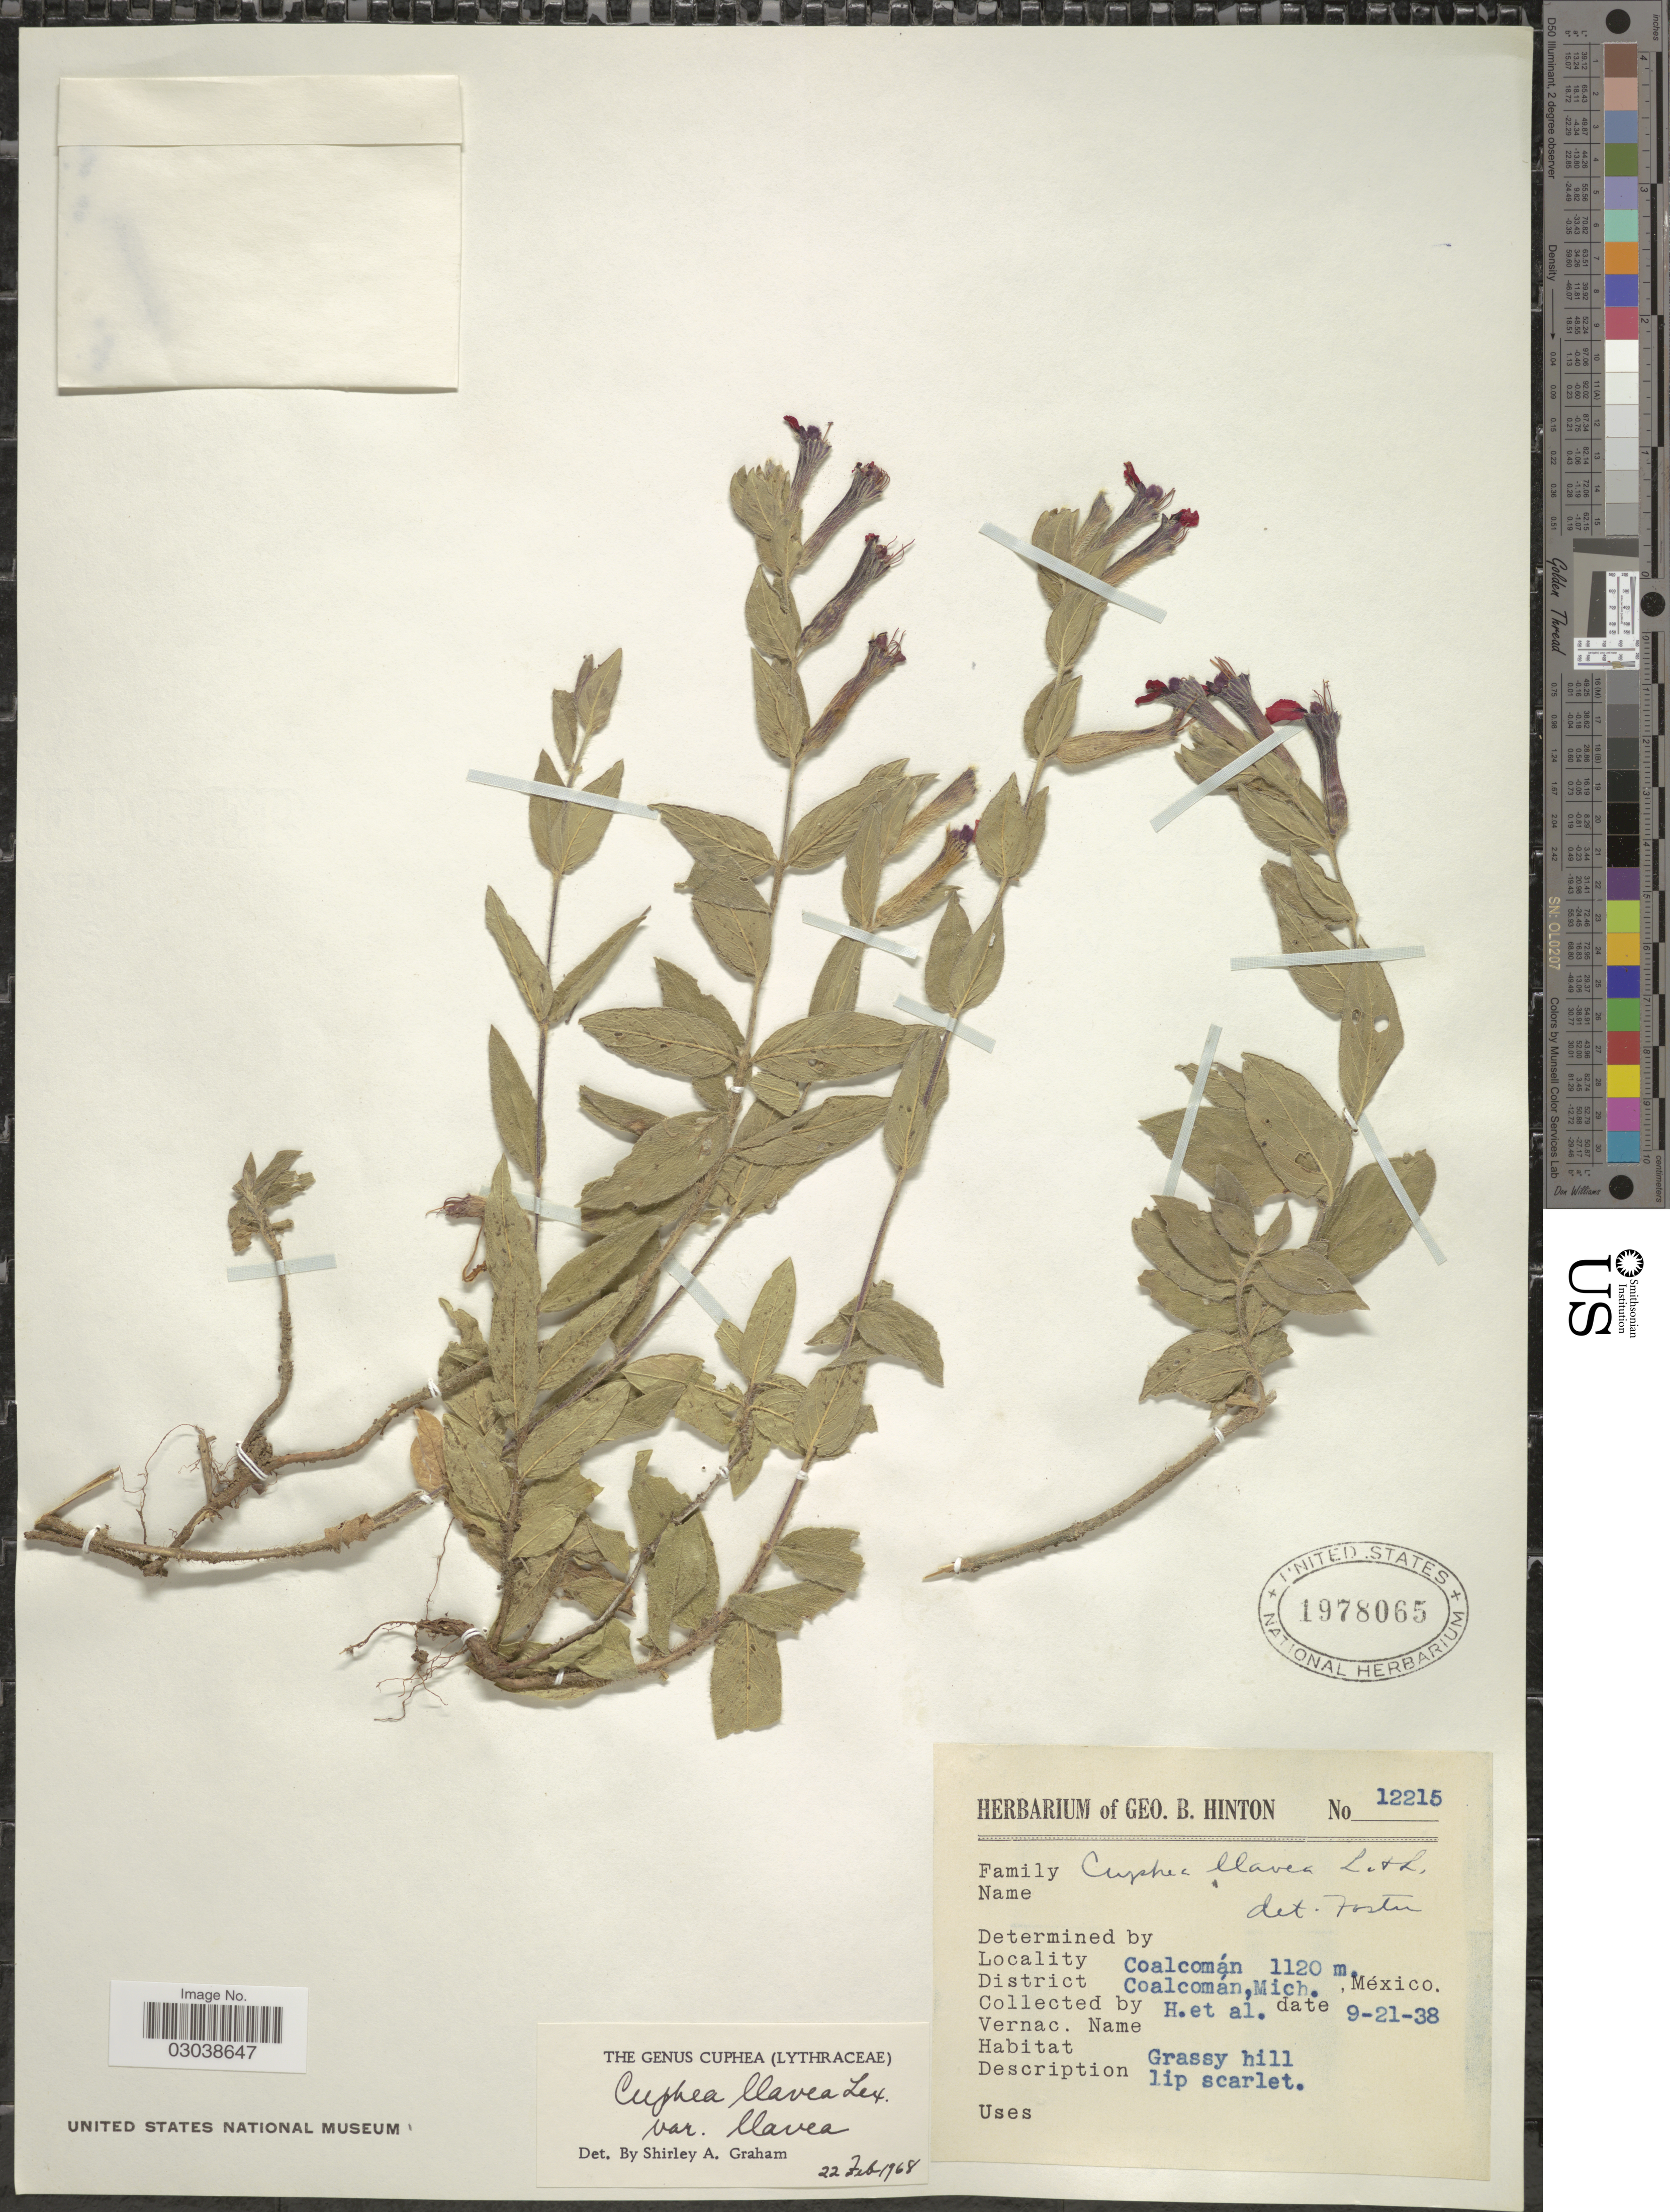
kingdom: Plantae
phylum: Tracheophyta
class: Magnoliopsida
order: Myrtales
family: Lythraceae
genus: Cuphea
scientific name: Cuphea llavea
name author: Lex.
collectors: G. B. Hinton & et al.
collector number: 12215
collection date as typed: Transcribed d/m/y: 21/9/38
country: Mexico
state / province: Michoacán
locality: Coalcomán, District Coalcomán, Mich.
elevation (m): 1120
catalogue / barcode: US 1978065